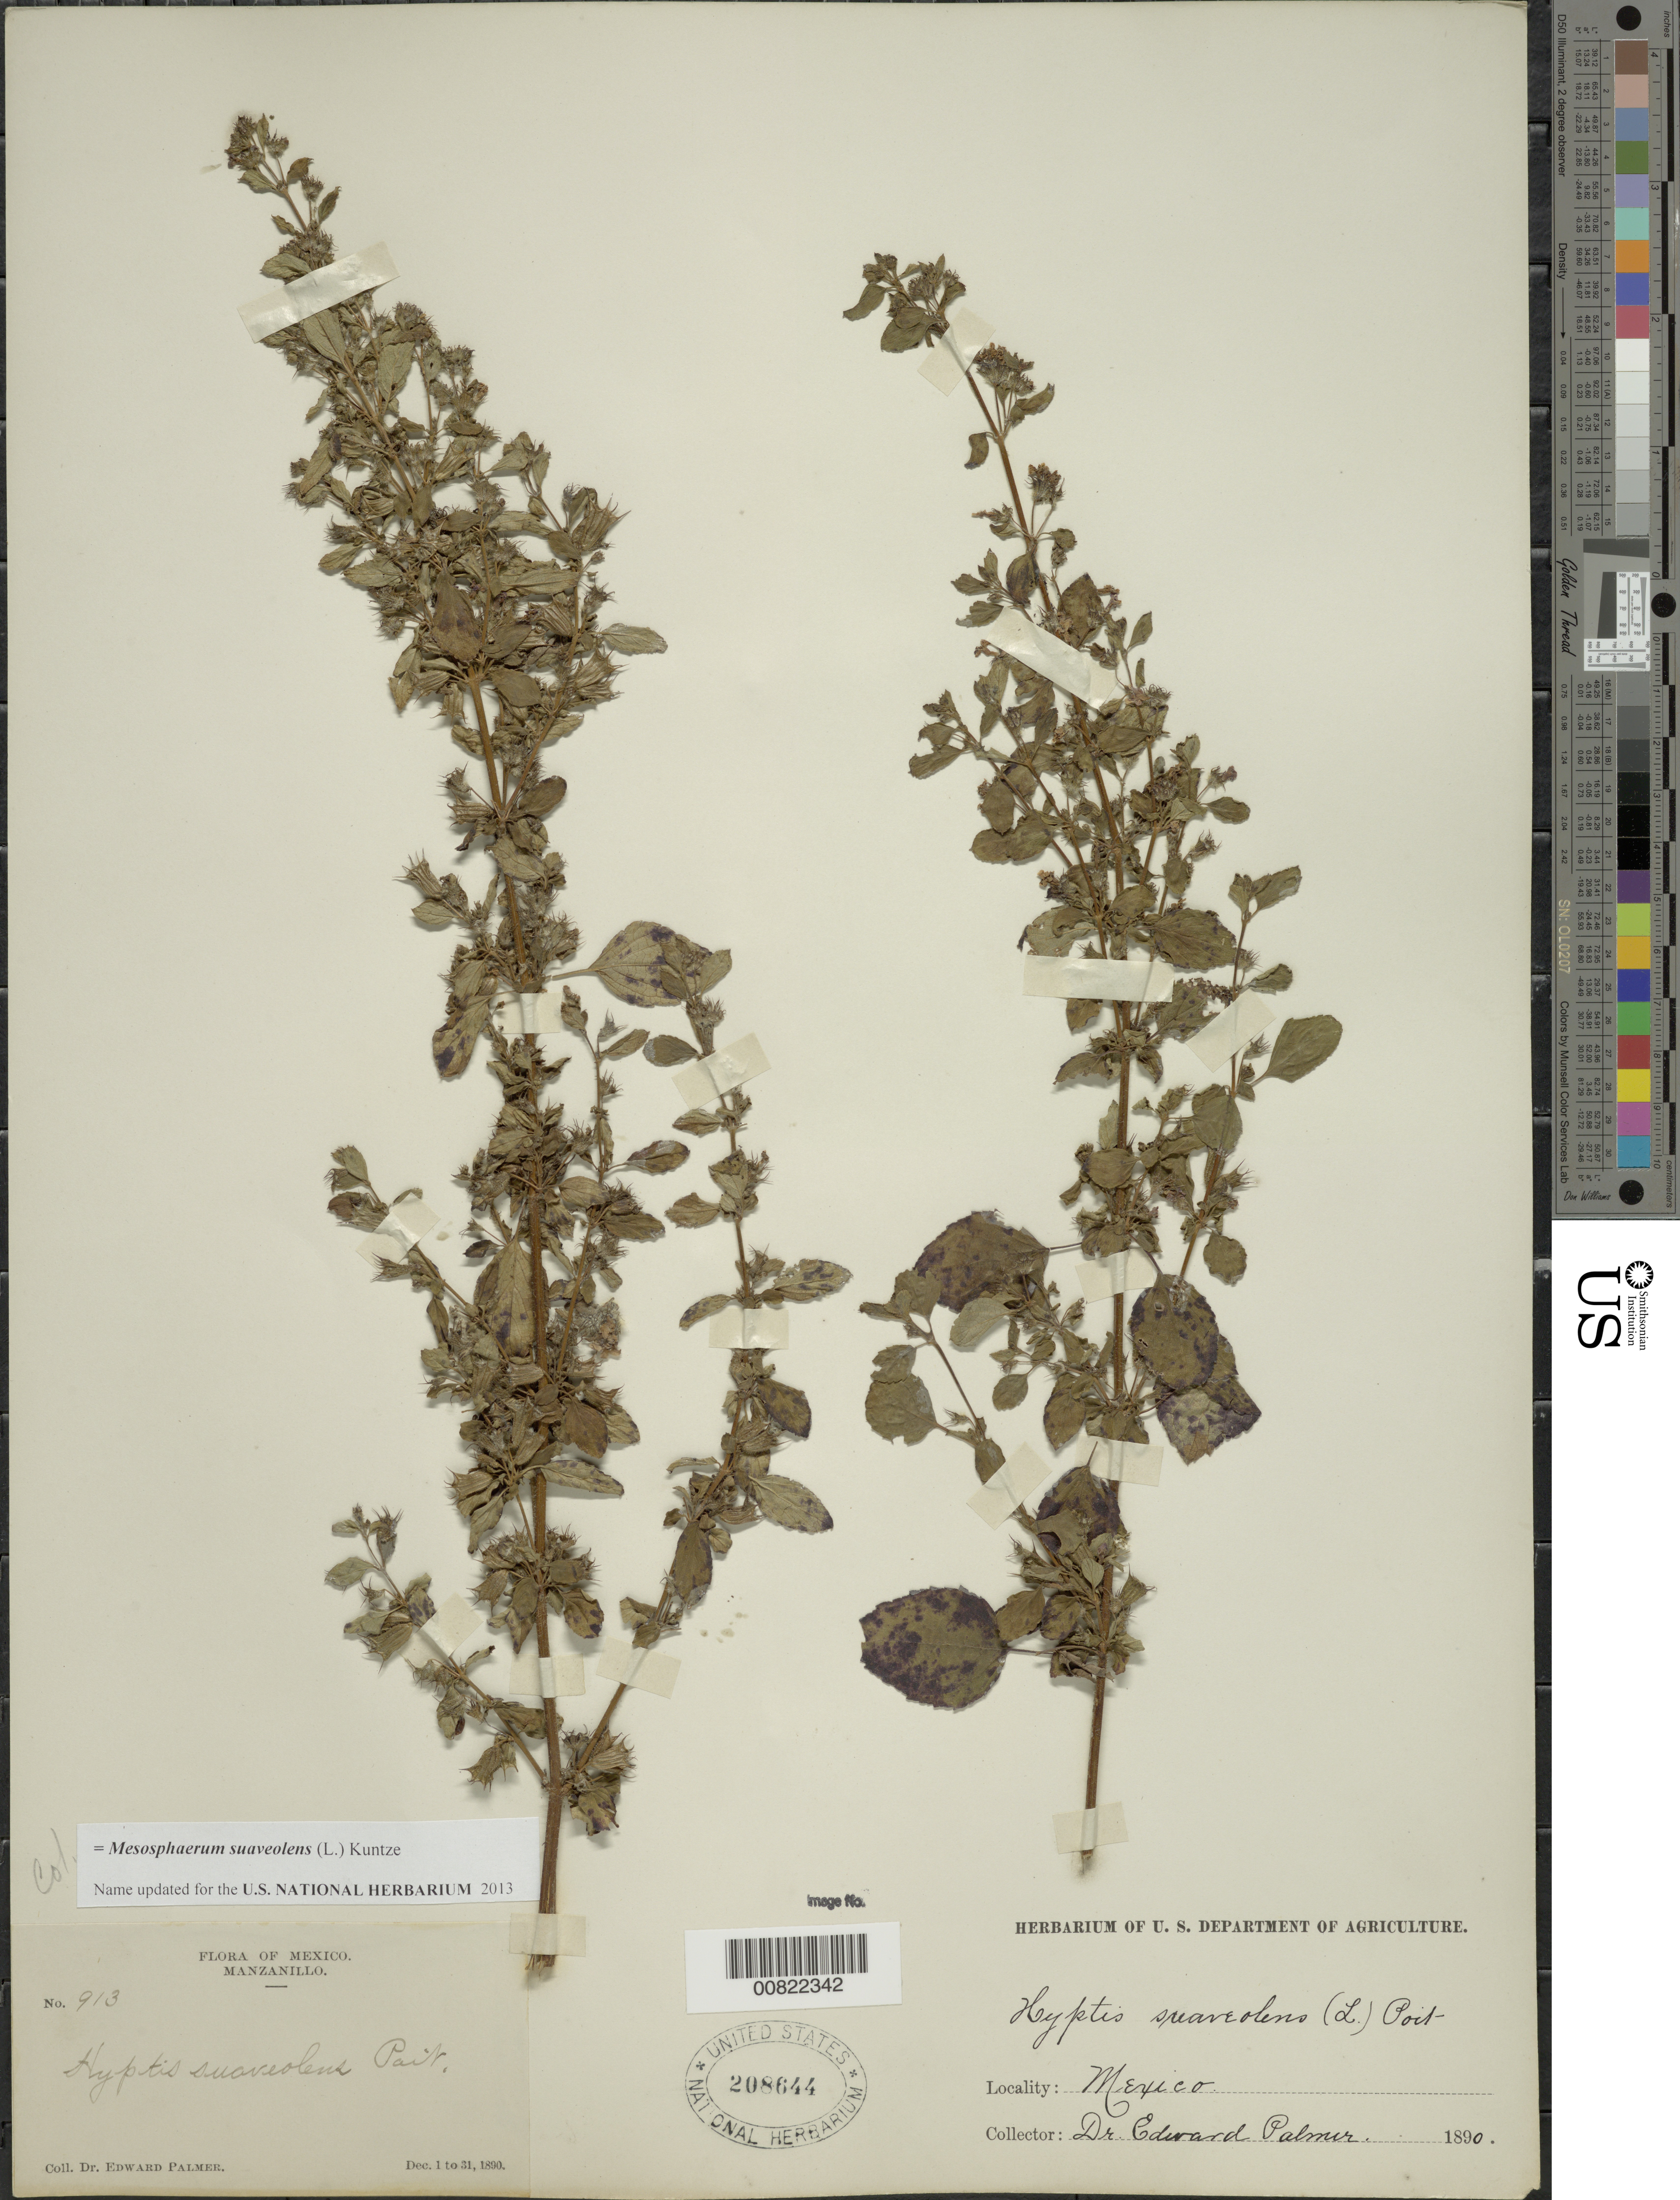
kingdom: Plantae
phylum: Tracheophyta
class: Magnoliopsida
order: Lamiales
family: Lamiaceae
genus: Mesosphaerum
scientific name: Mesosphaerum suaveolens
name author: (L.) Kuntze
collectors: E. Palmer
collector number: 913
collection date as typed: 01 Dec 1890 to 31 Dec 1890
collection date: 1890-12-01/1890-12-31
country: Mexico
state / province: Colima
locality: Manzanilo, Colima.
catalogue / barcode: US 208644